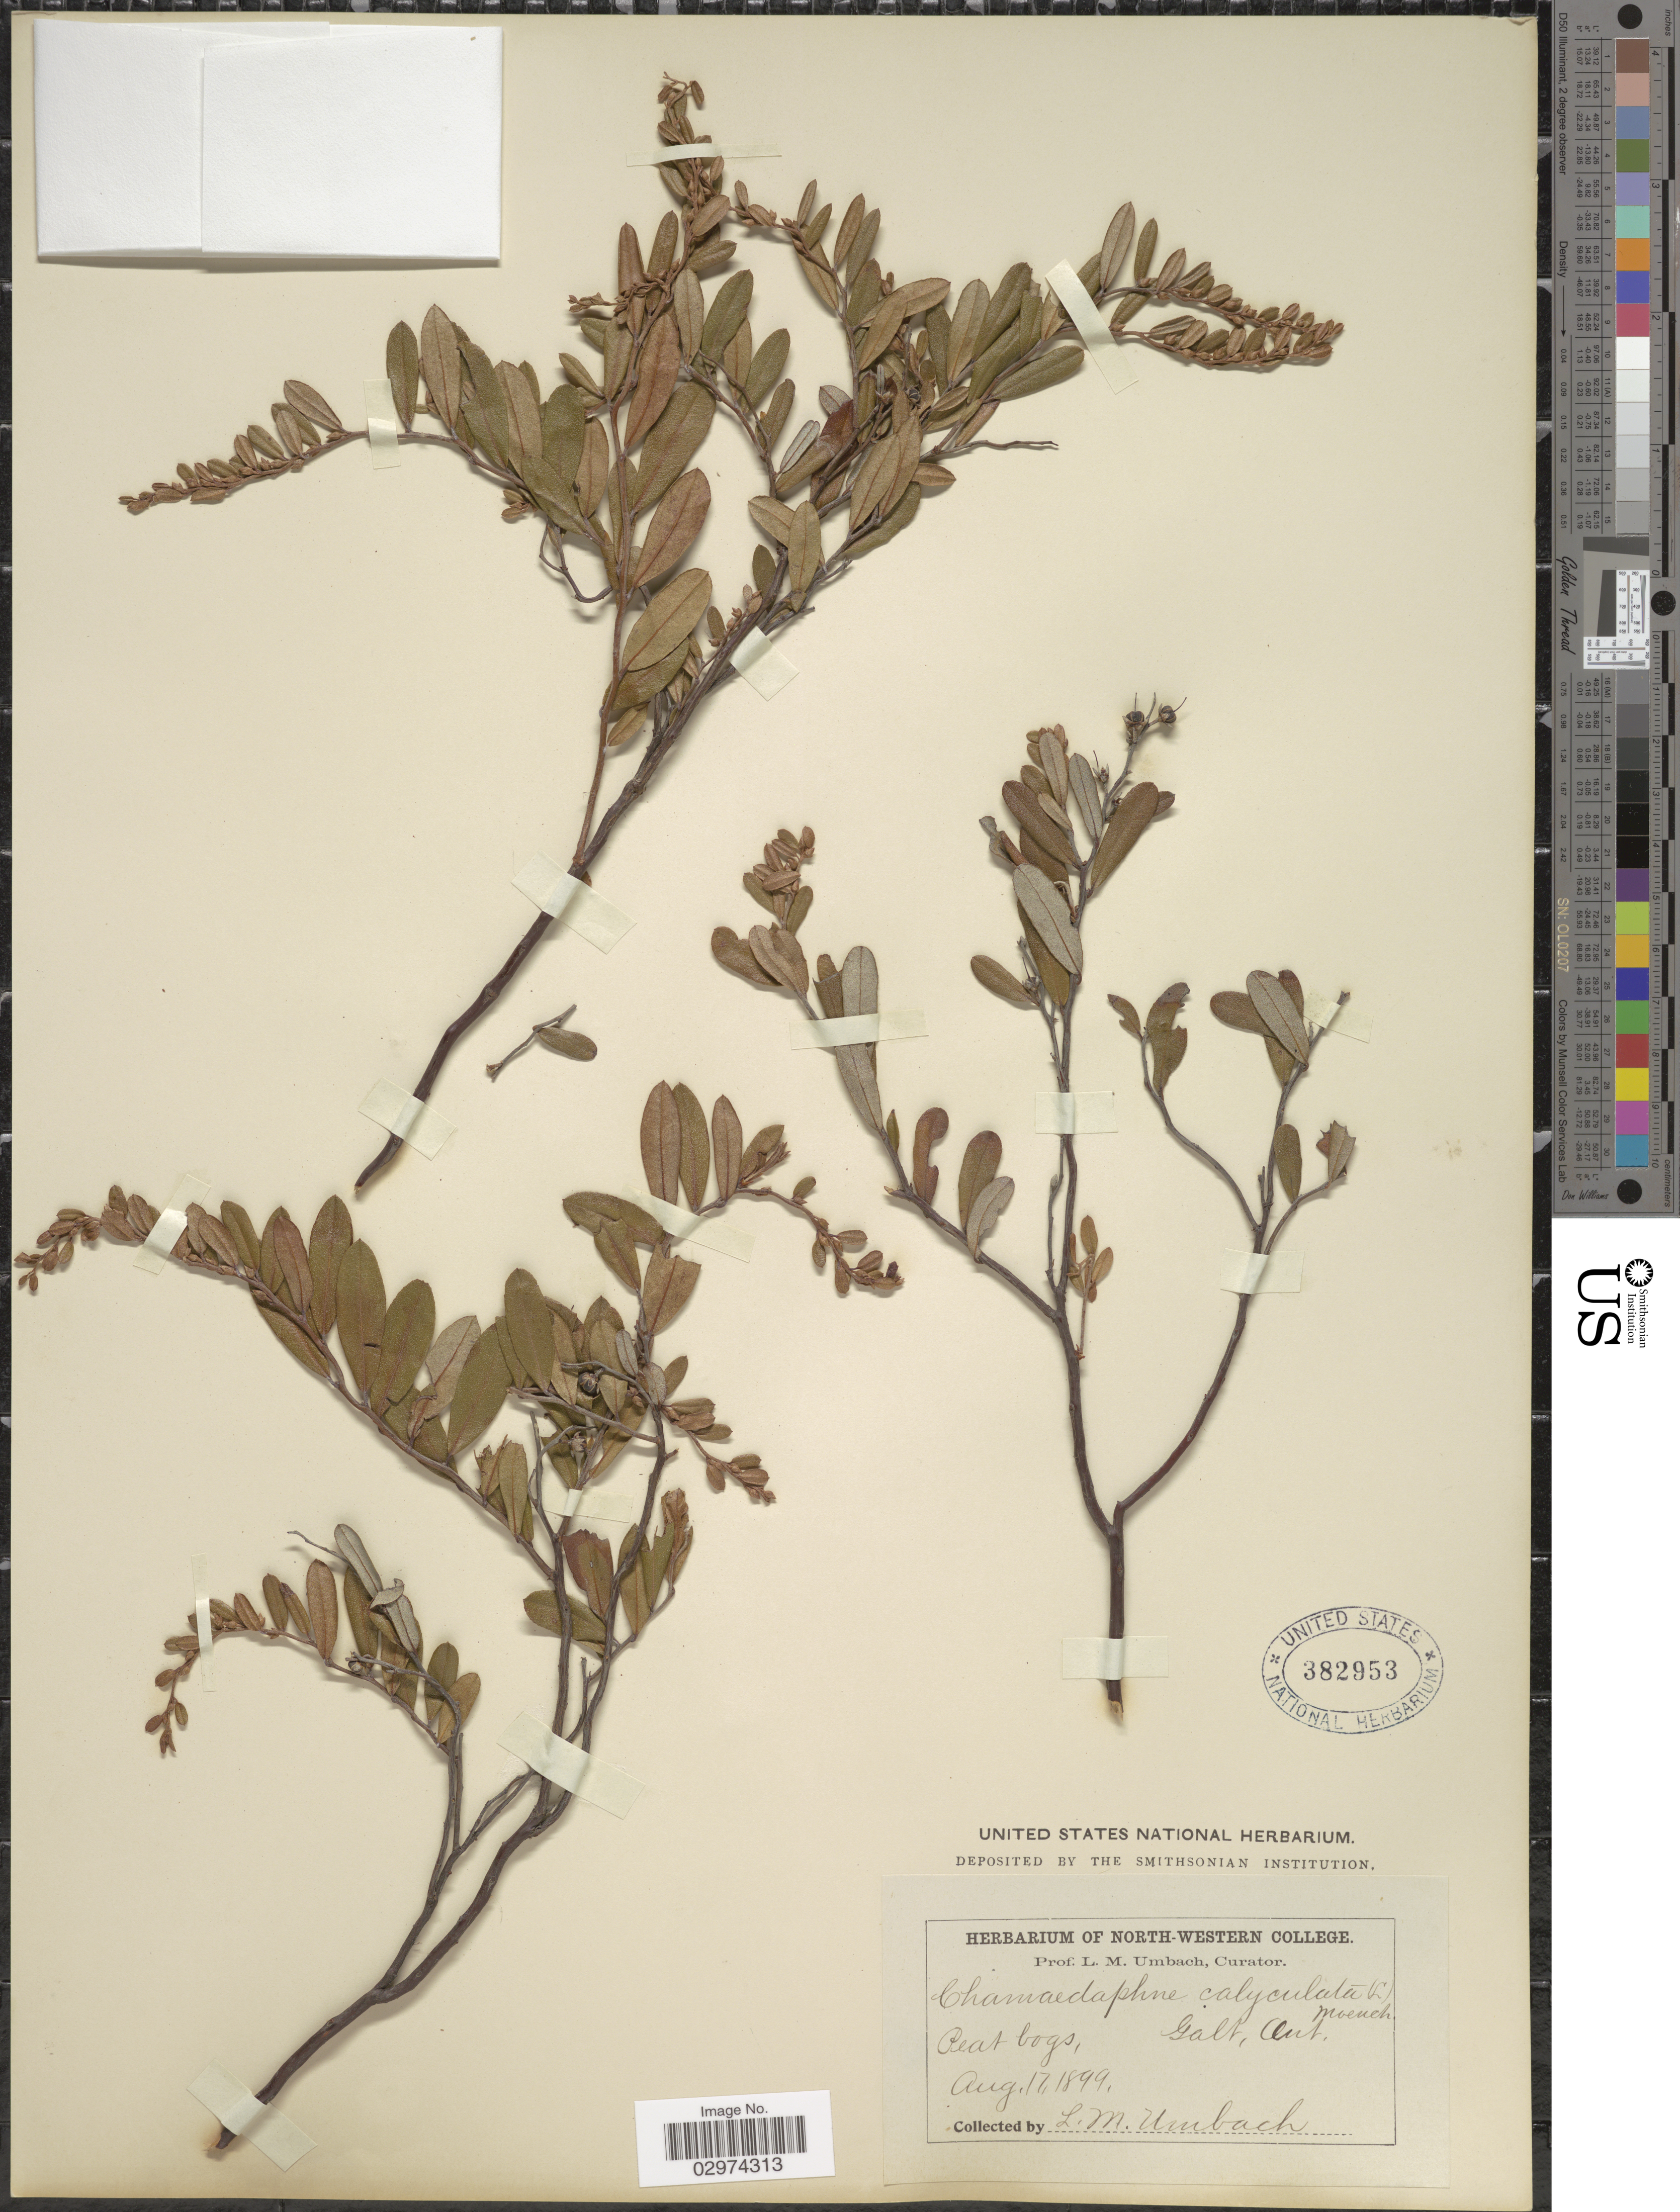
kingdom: Plantae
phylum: Tracheophyta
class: Magnoliopsida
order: Ericales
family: Ericaceae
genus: Chamaedaphne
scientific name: Chamaedaphne calyculata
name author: (L.) Moench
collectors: L. M. Umbach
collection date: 1899-08-17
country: Canada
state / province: Ontario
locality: Galt, Ont.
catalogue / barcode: US 382953